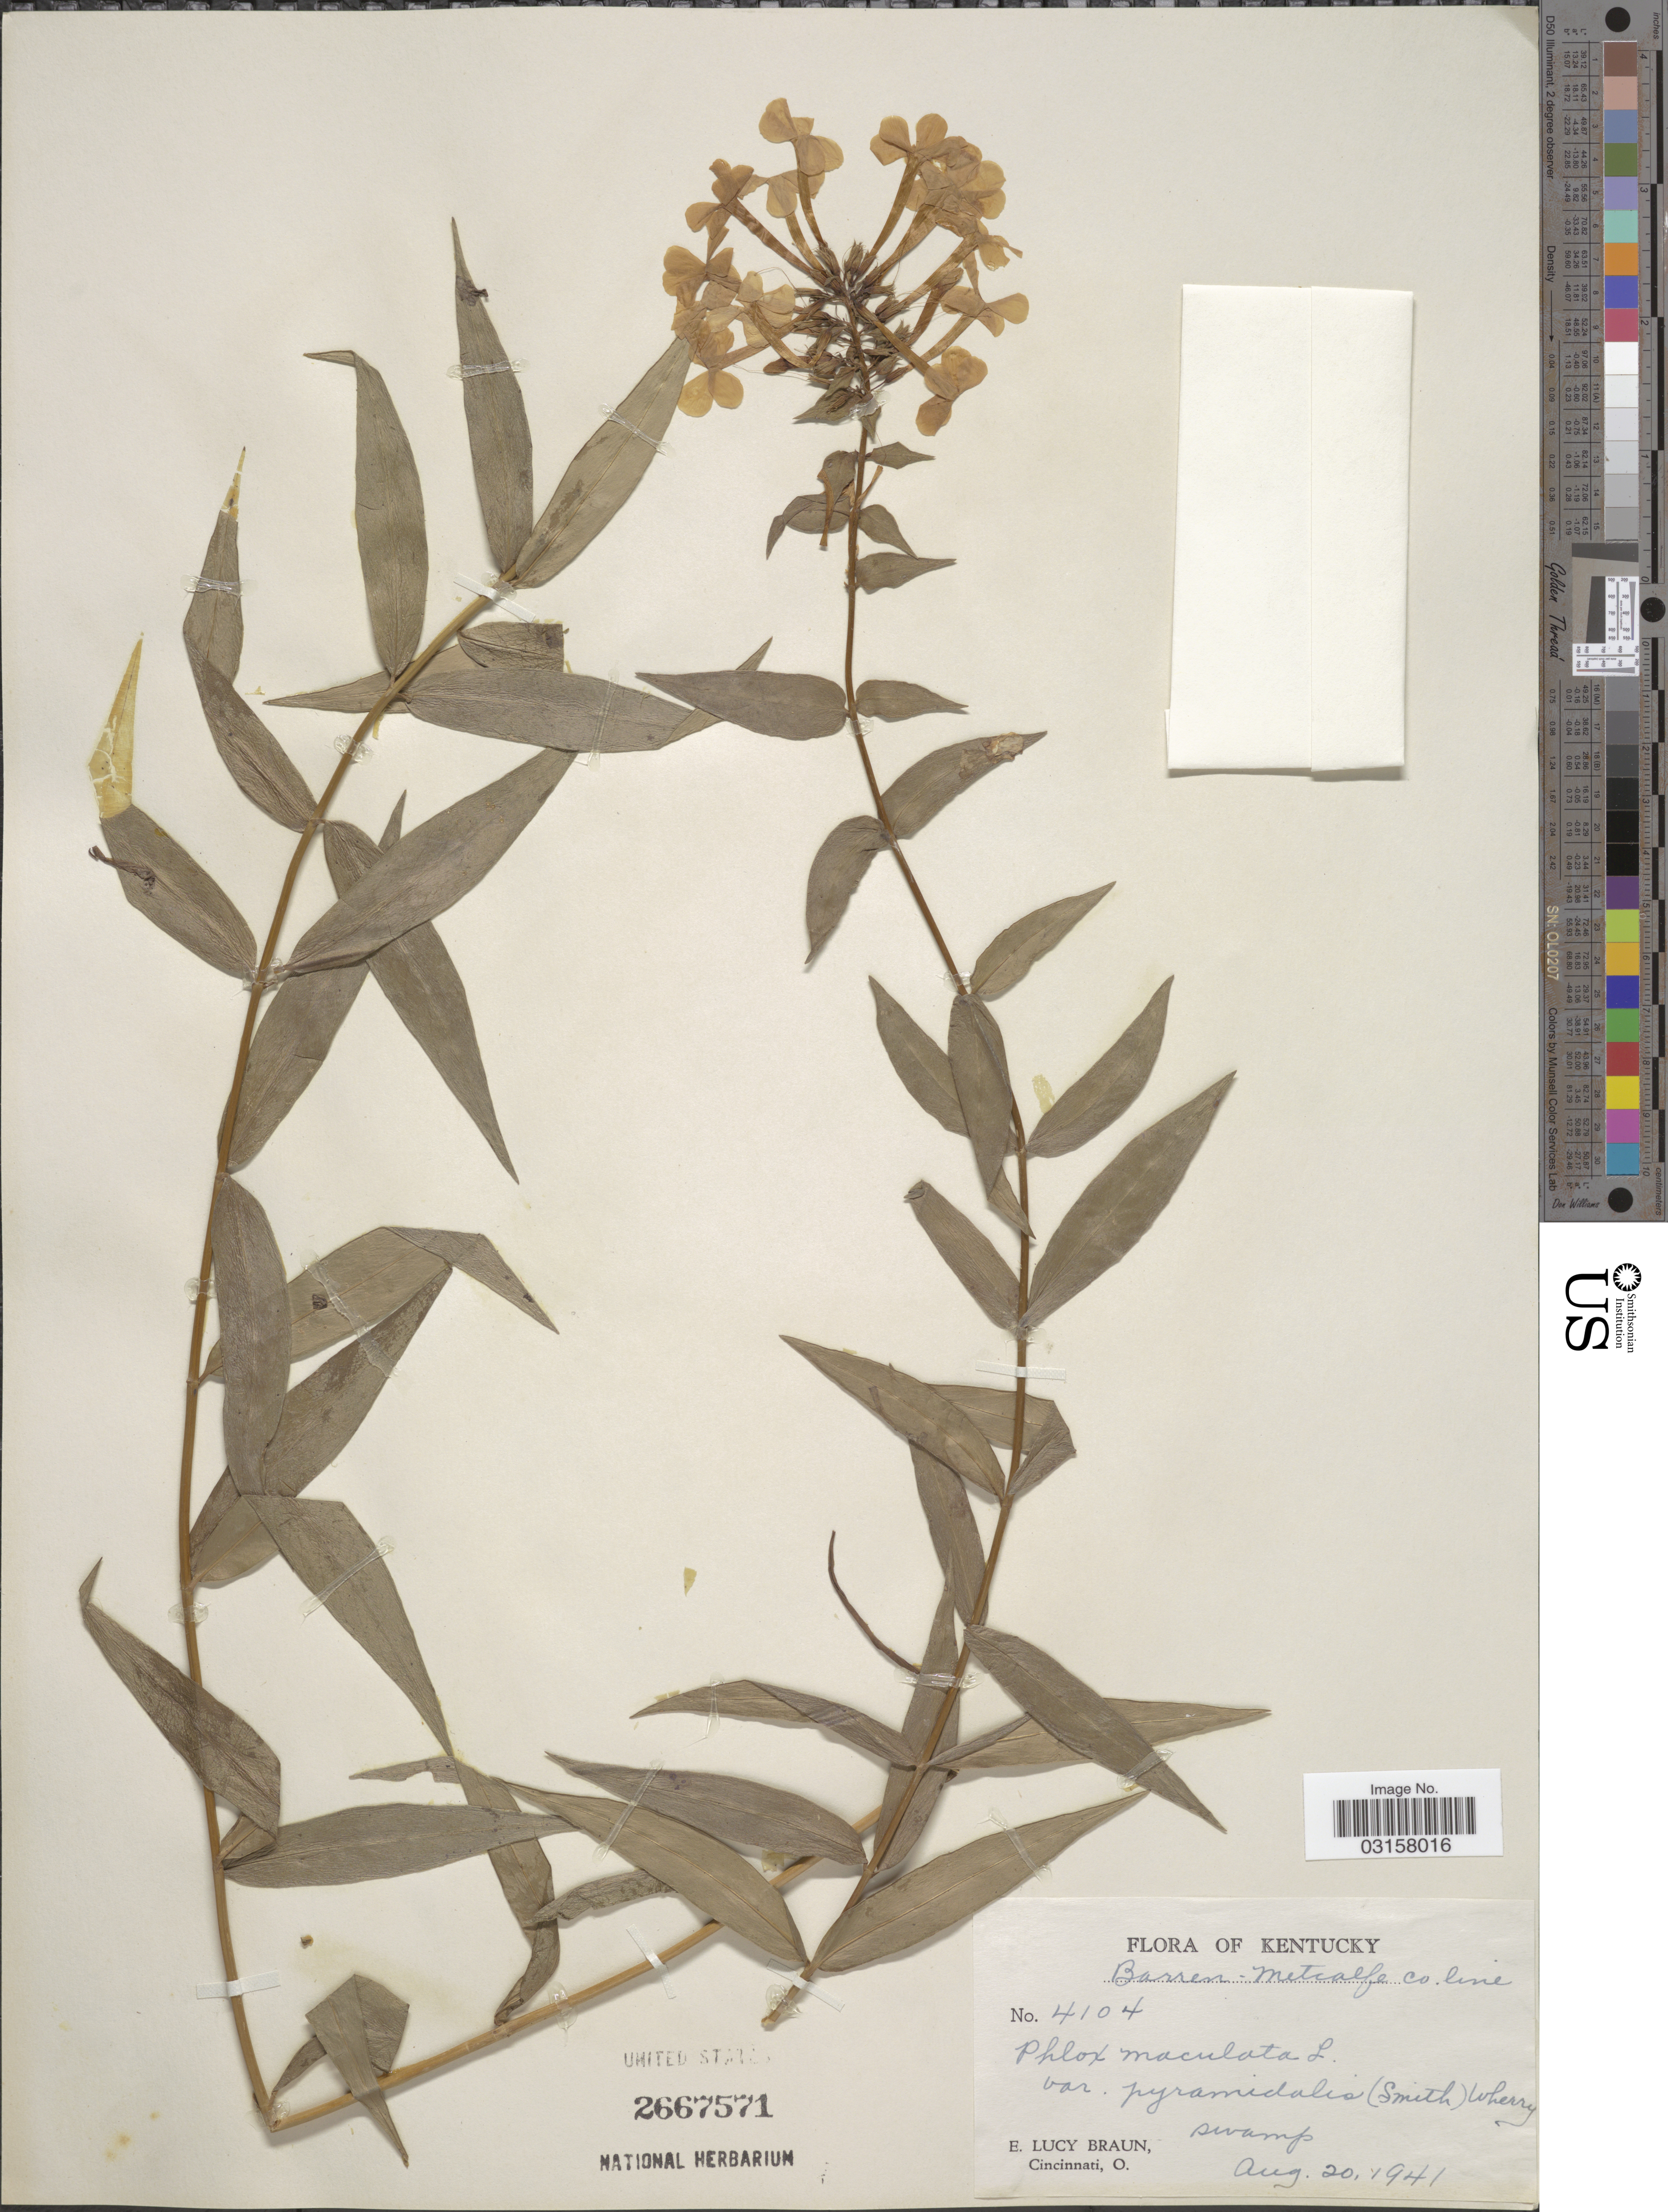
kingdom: Plantae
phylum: Tracheophyta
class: Magnoliopsida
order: Ericales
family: Polemoniaceae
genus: Phlox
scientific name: Phlox maculata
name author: L.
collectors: E. L. Braun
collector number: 4104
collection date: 1941-08-20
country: United States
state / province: Kentucky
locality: Barren - Metlcalfe Co. line.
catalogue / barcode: US 2667571